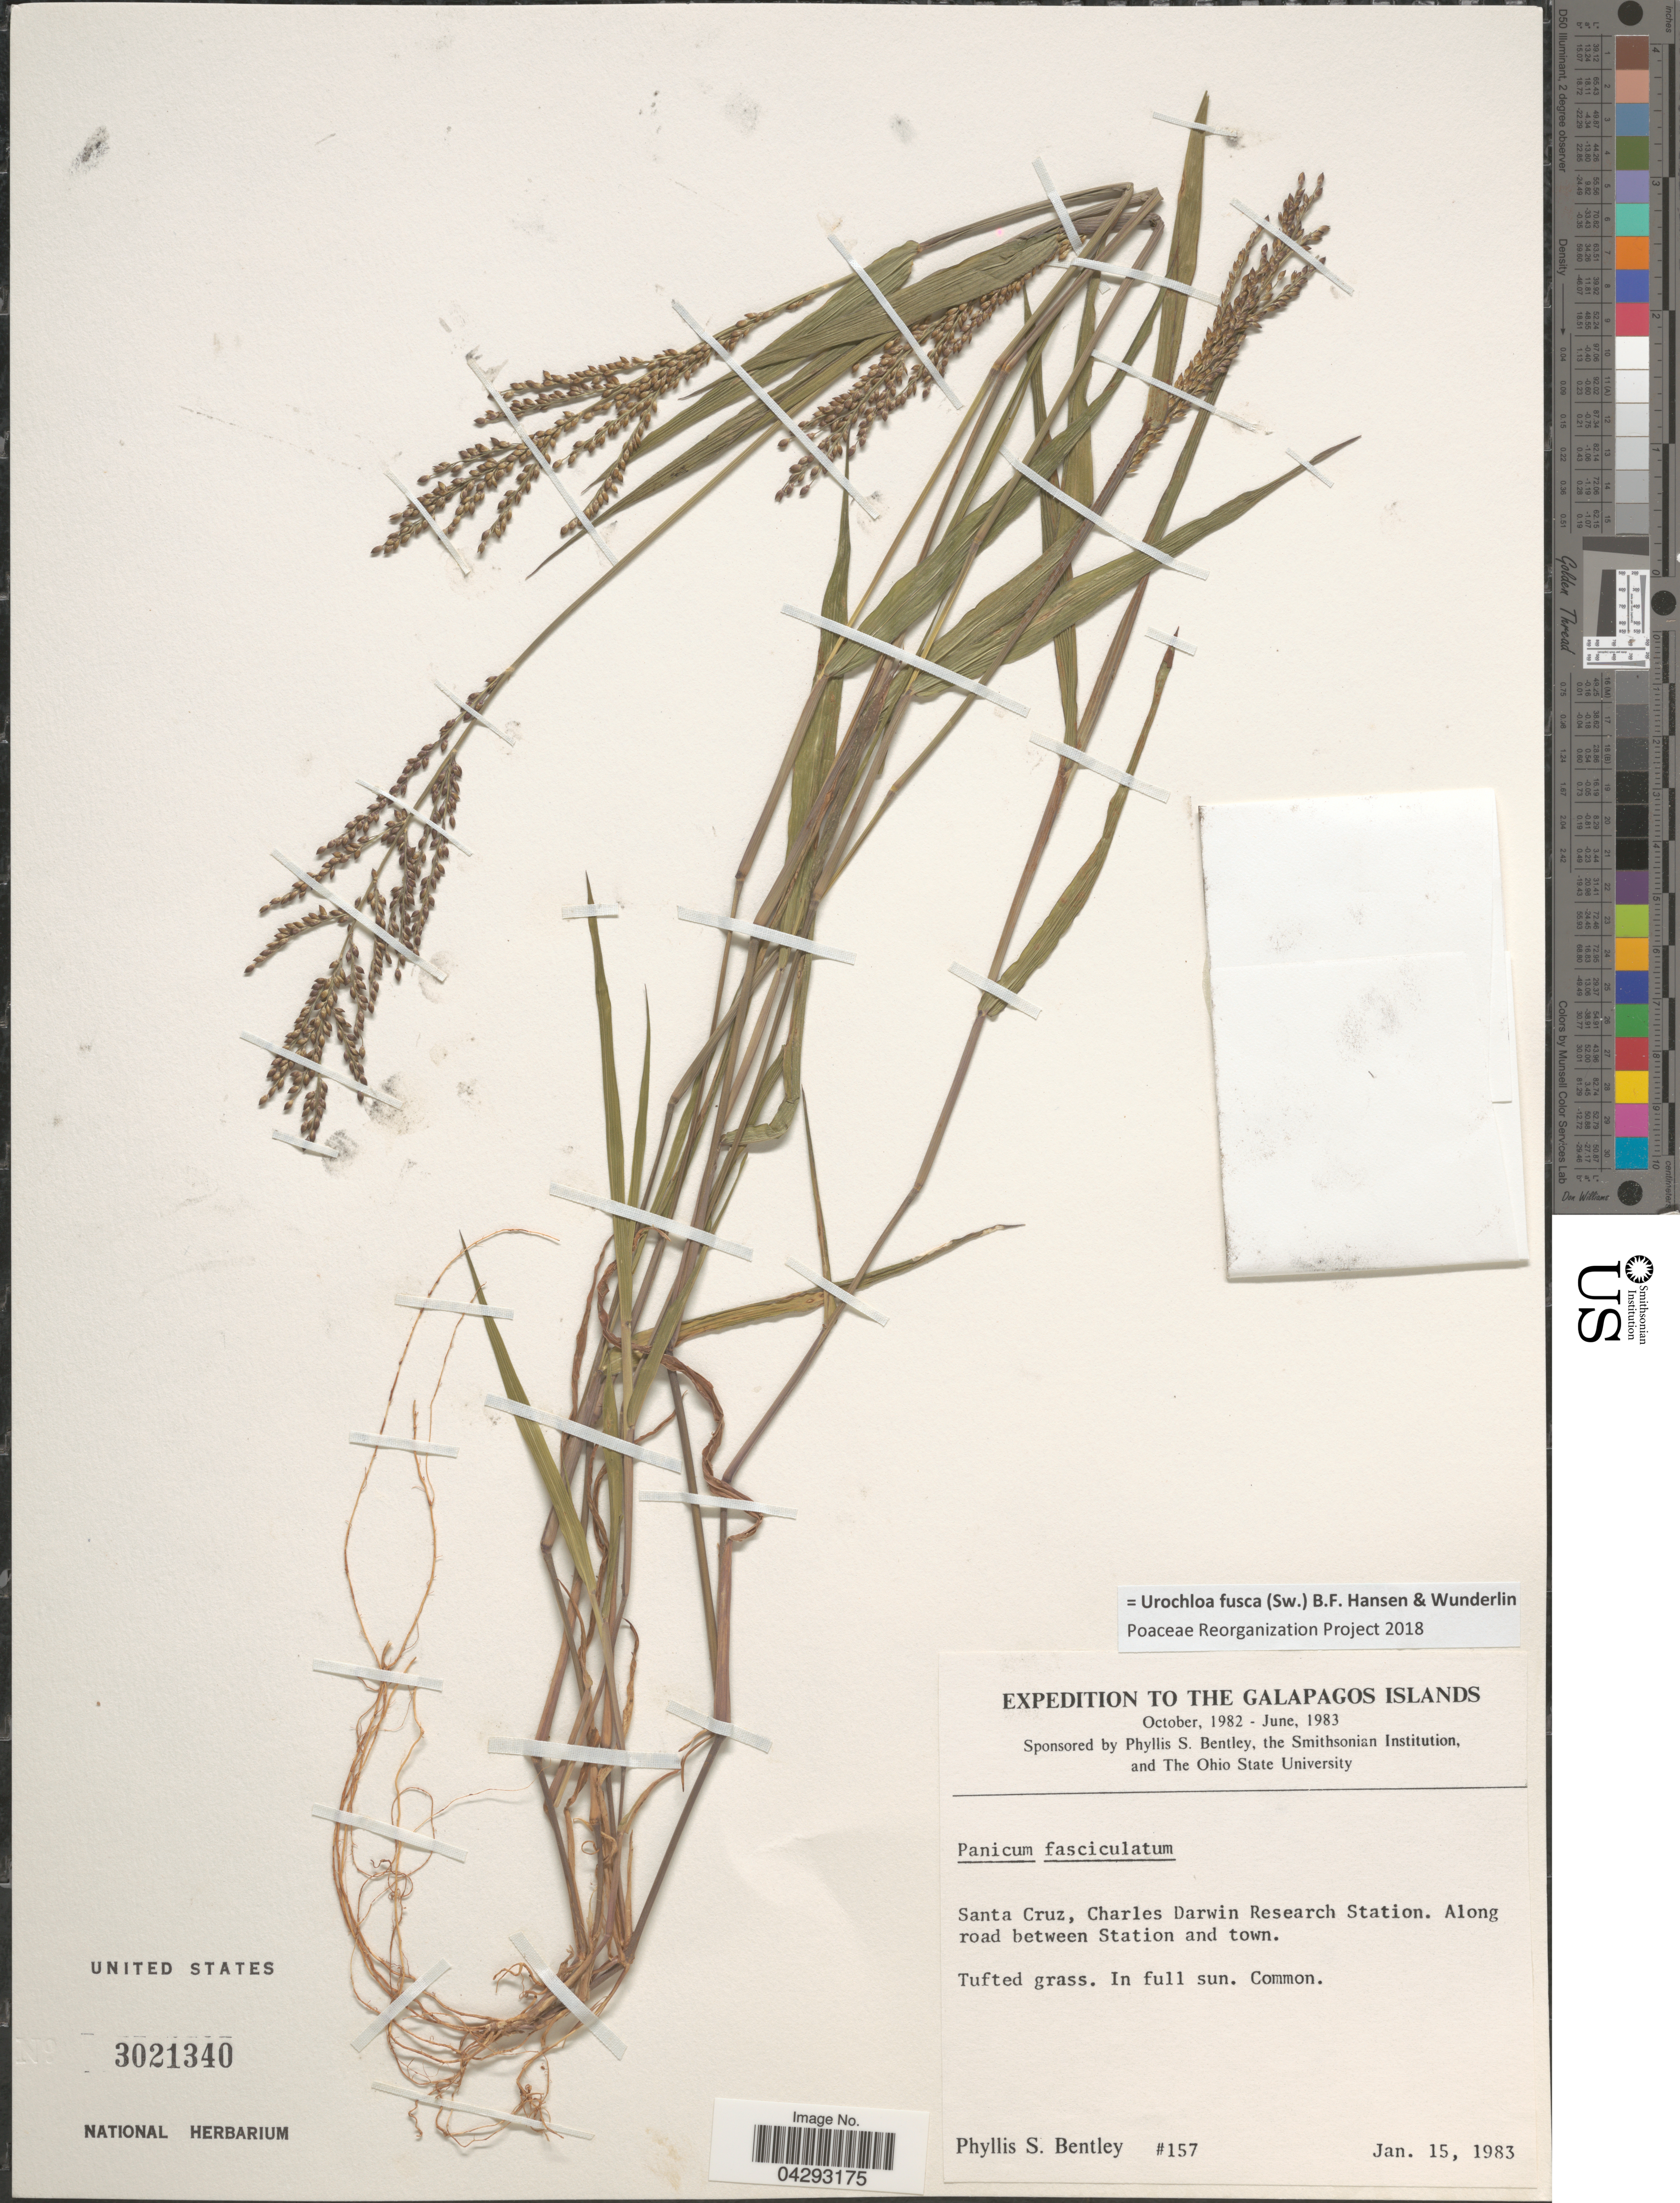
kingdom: Plantae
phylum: Tracheophyta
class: Liliopsida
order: Poales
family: Poaceae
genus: Urochloa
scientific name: Urochloa fusca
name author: (Sw.) B.F. Hansen & Wunderlin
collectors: P. S. Bentley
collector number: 157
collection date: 1983-01-15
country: Ecuador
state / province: Colón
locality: Expedition to the Galapagos Islands. Santa Cruz, Charles Darwin Research Station. Along road between Station and town.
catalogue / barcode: US 3021340